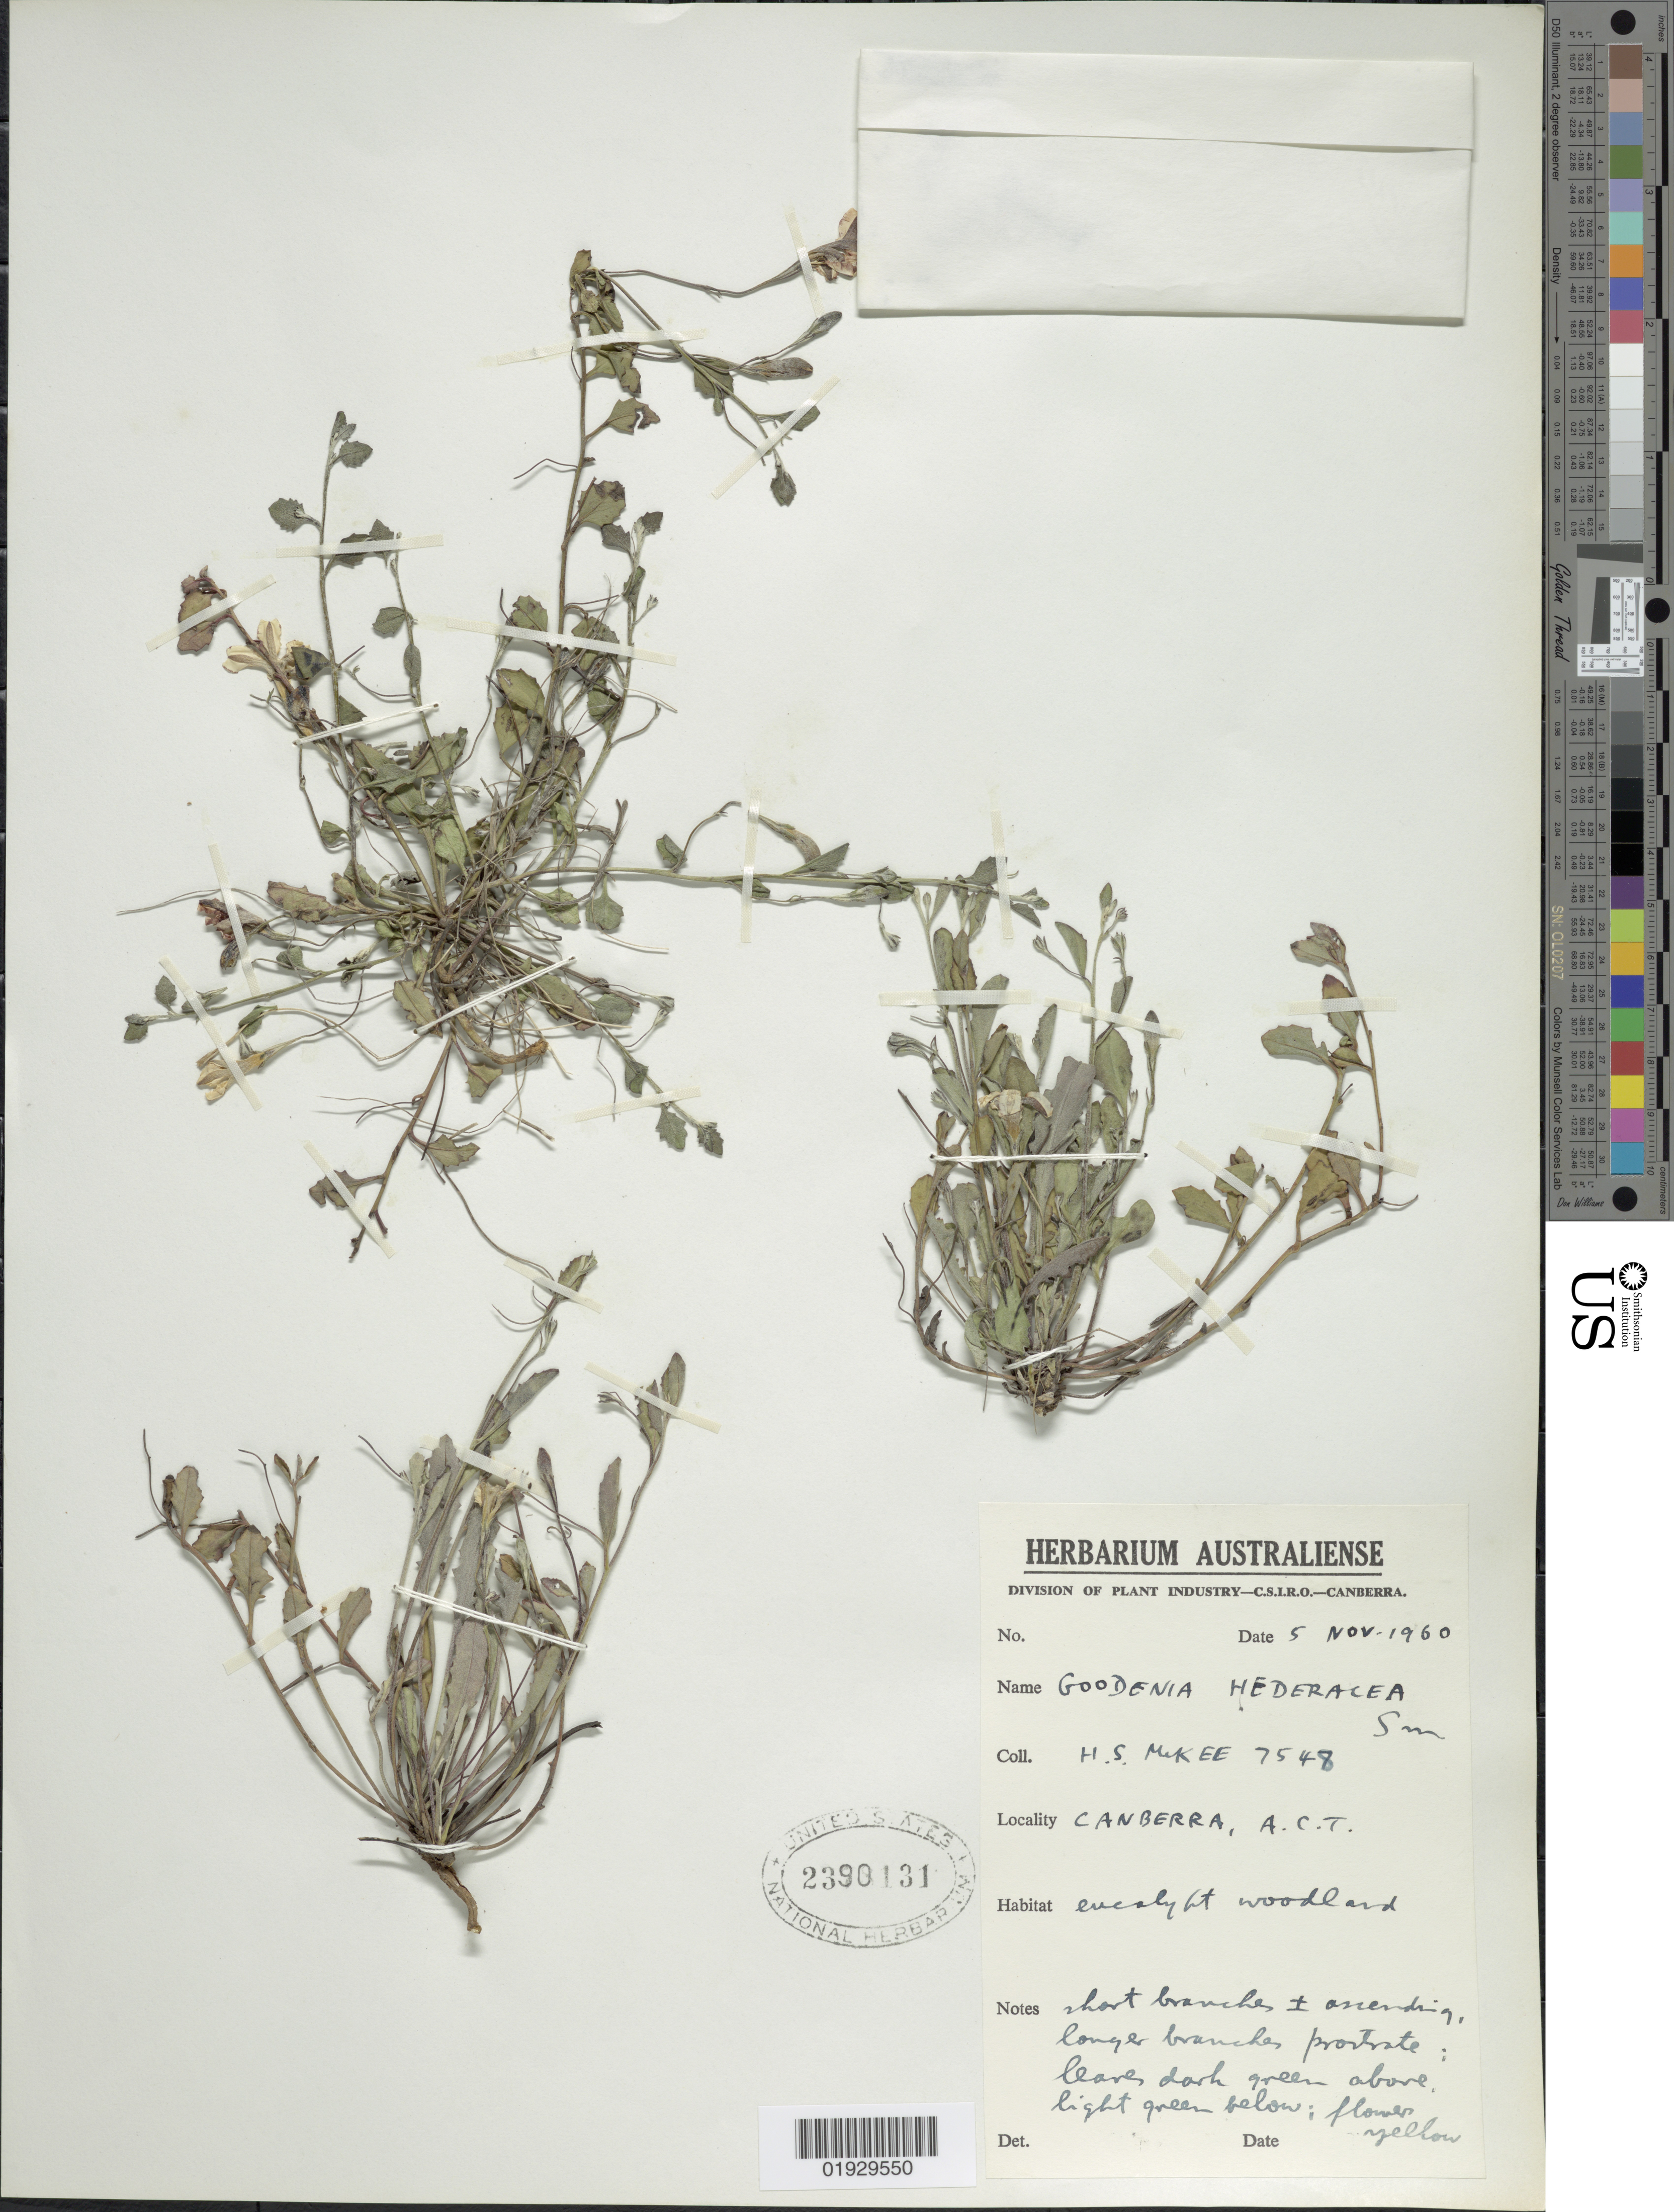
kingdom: Plantae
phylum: Tracheophyta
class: Magnoliopsida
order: Asterales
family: Goodeniaceae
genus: Goodenia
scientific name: Goodenia hederacea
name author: Sm.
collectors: H. S. McKee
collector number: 7548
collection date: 1960-11-05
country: Australia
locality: Canberra, A.C.T.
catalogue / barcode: US 2390131